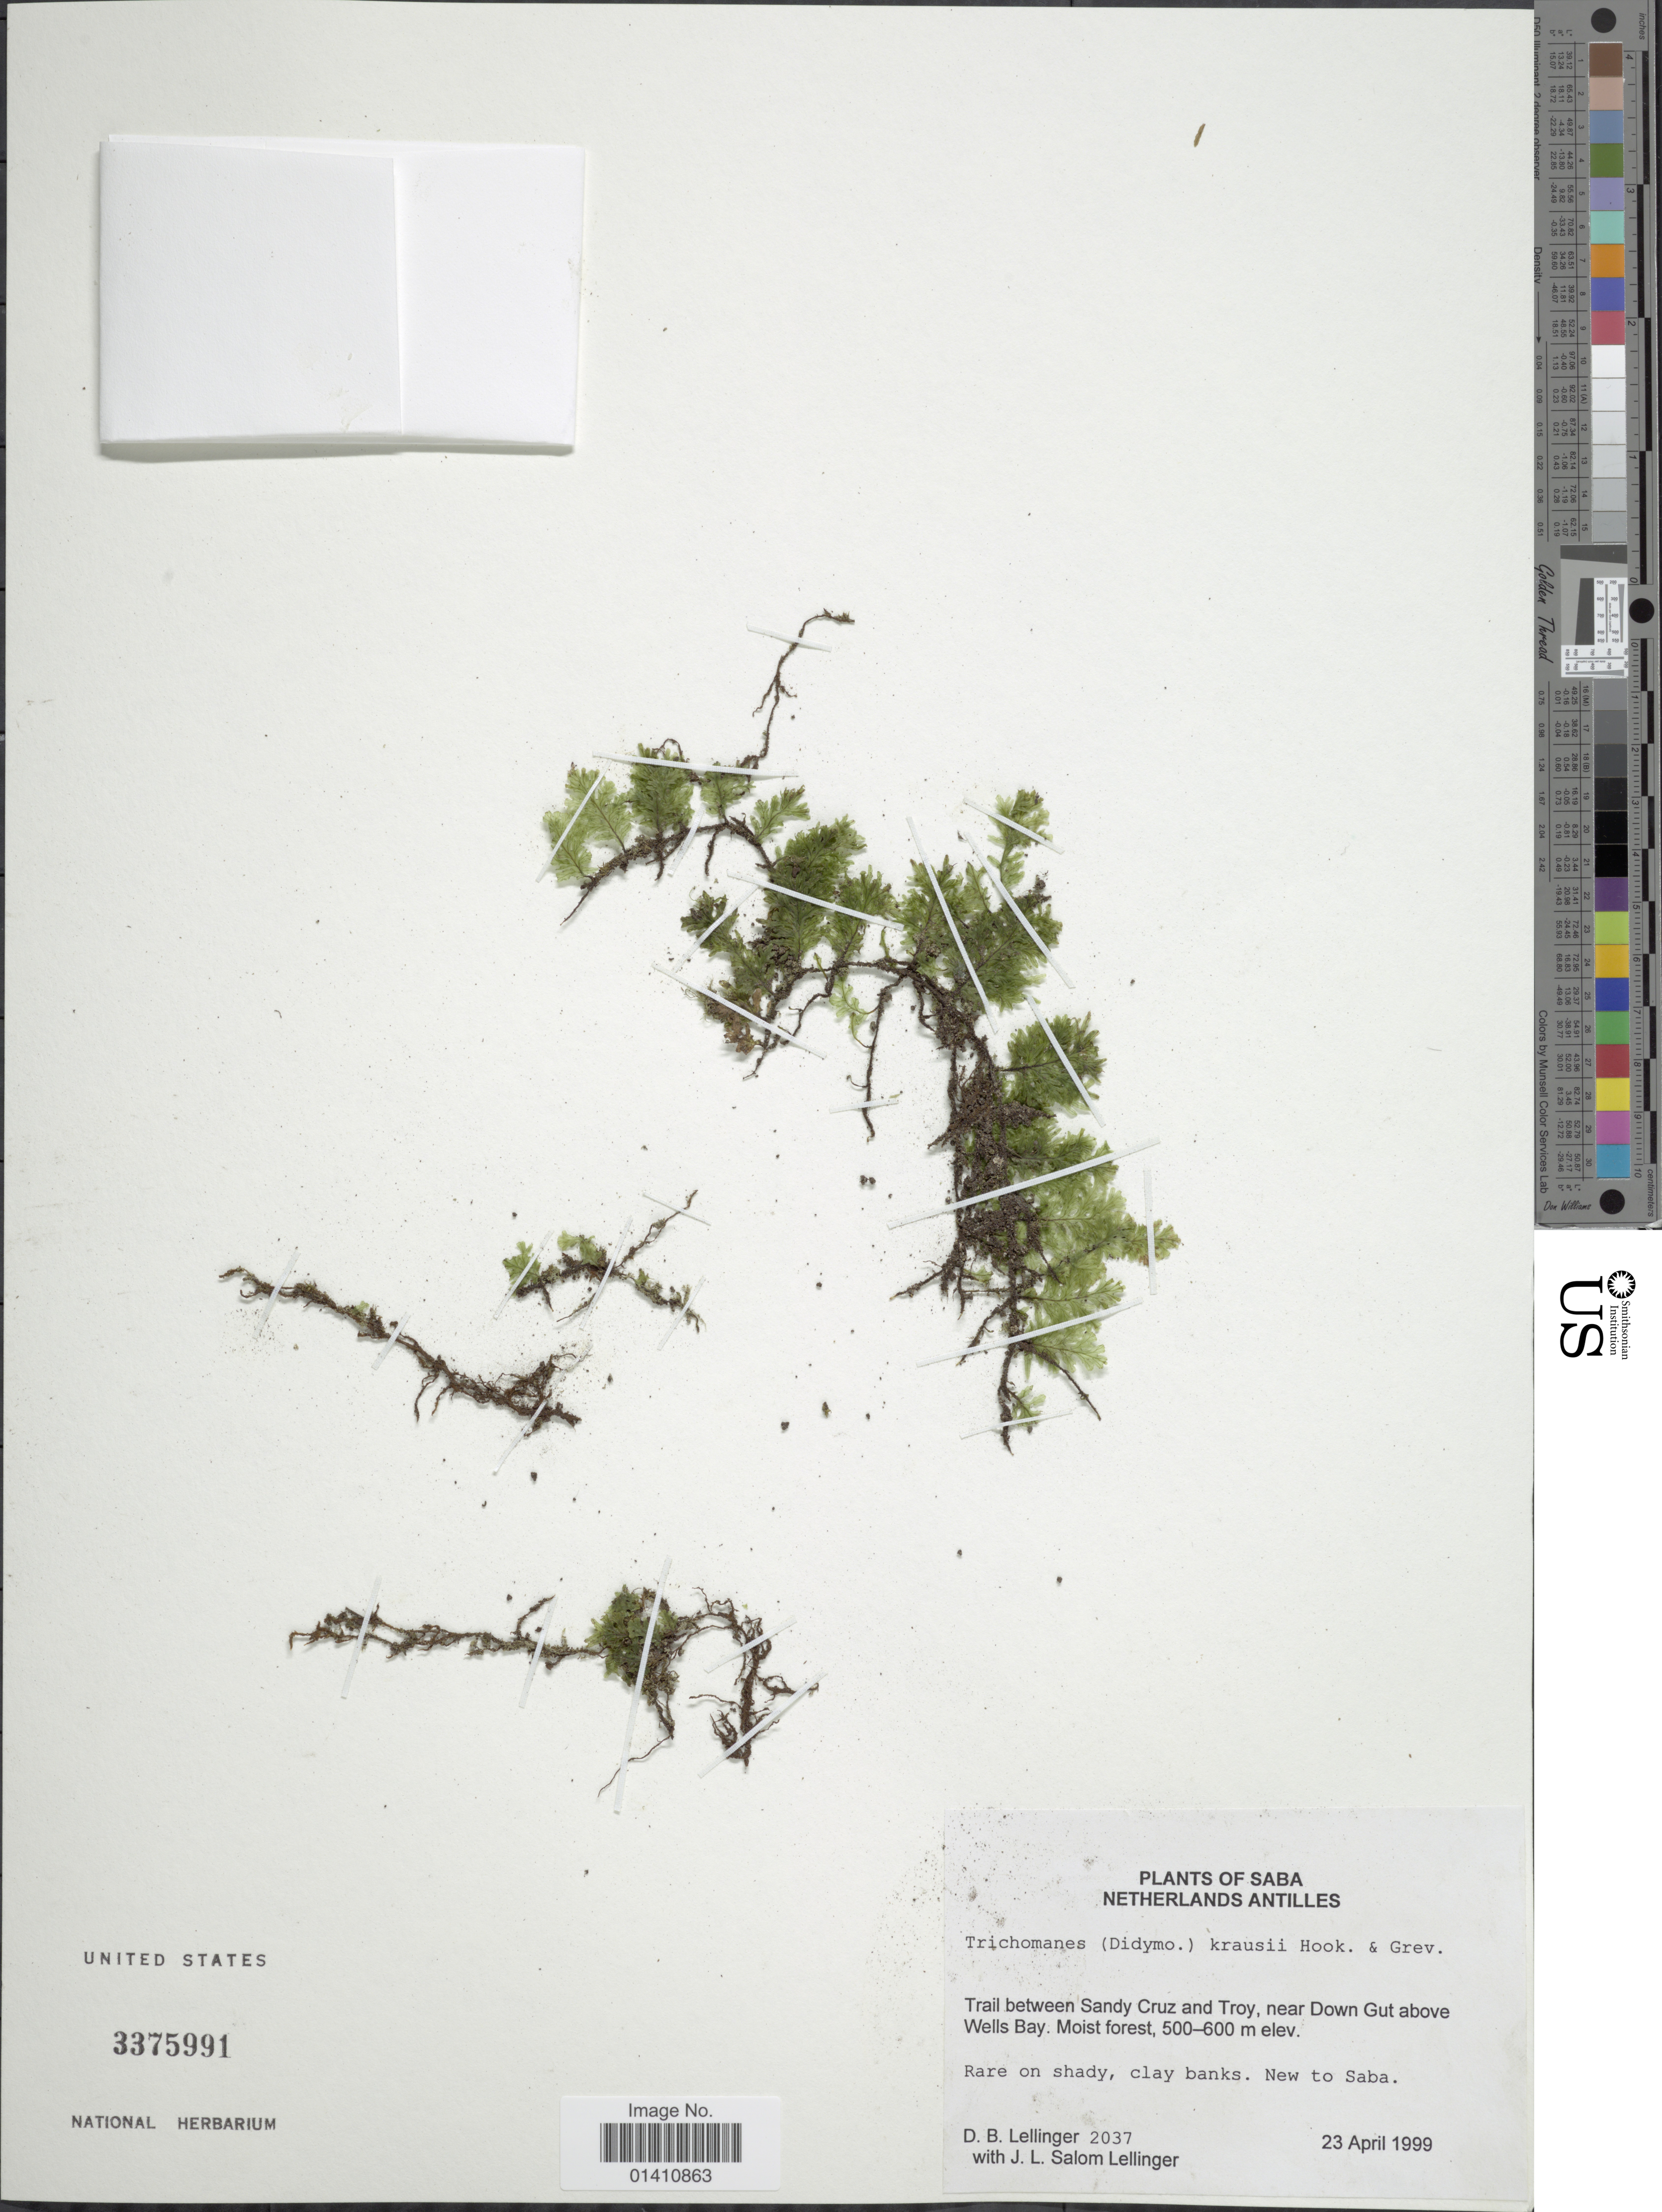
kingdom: Plantae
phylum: Tracheophyta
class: Polypodiopsida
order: Hymenophyllales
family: Hymenophyllaceae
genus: Didymoglossum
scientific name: Didymoglossum kraussii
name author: (Hook. & Grev.) C. Presl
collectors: D. B. Lellinger & J. Salom Lellinger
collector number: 2037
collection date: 1999-04-23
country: Netherlands Antilles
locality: Saba. Trail between Sandy Cruz and Troy, near Down Gut above Wells Bay.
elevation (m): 500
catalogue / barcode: US 3375991